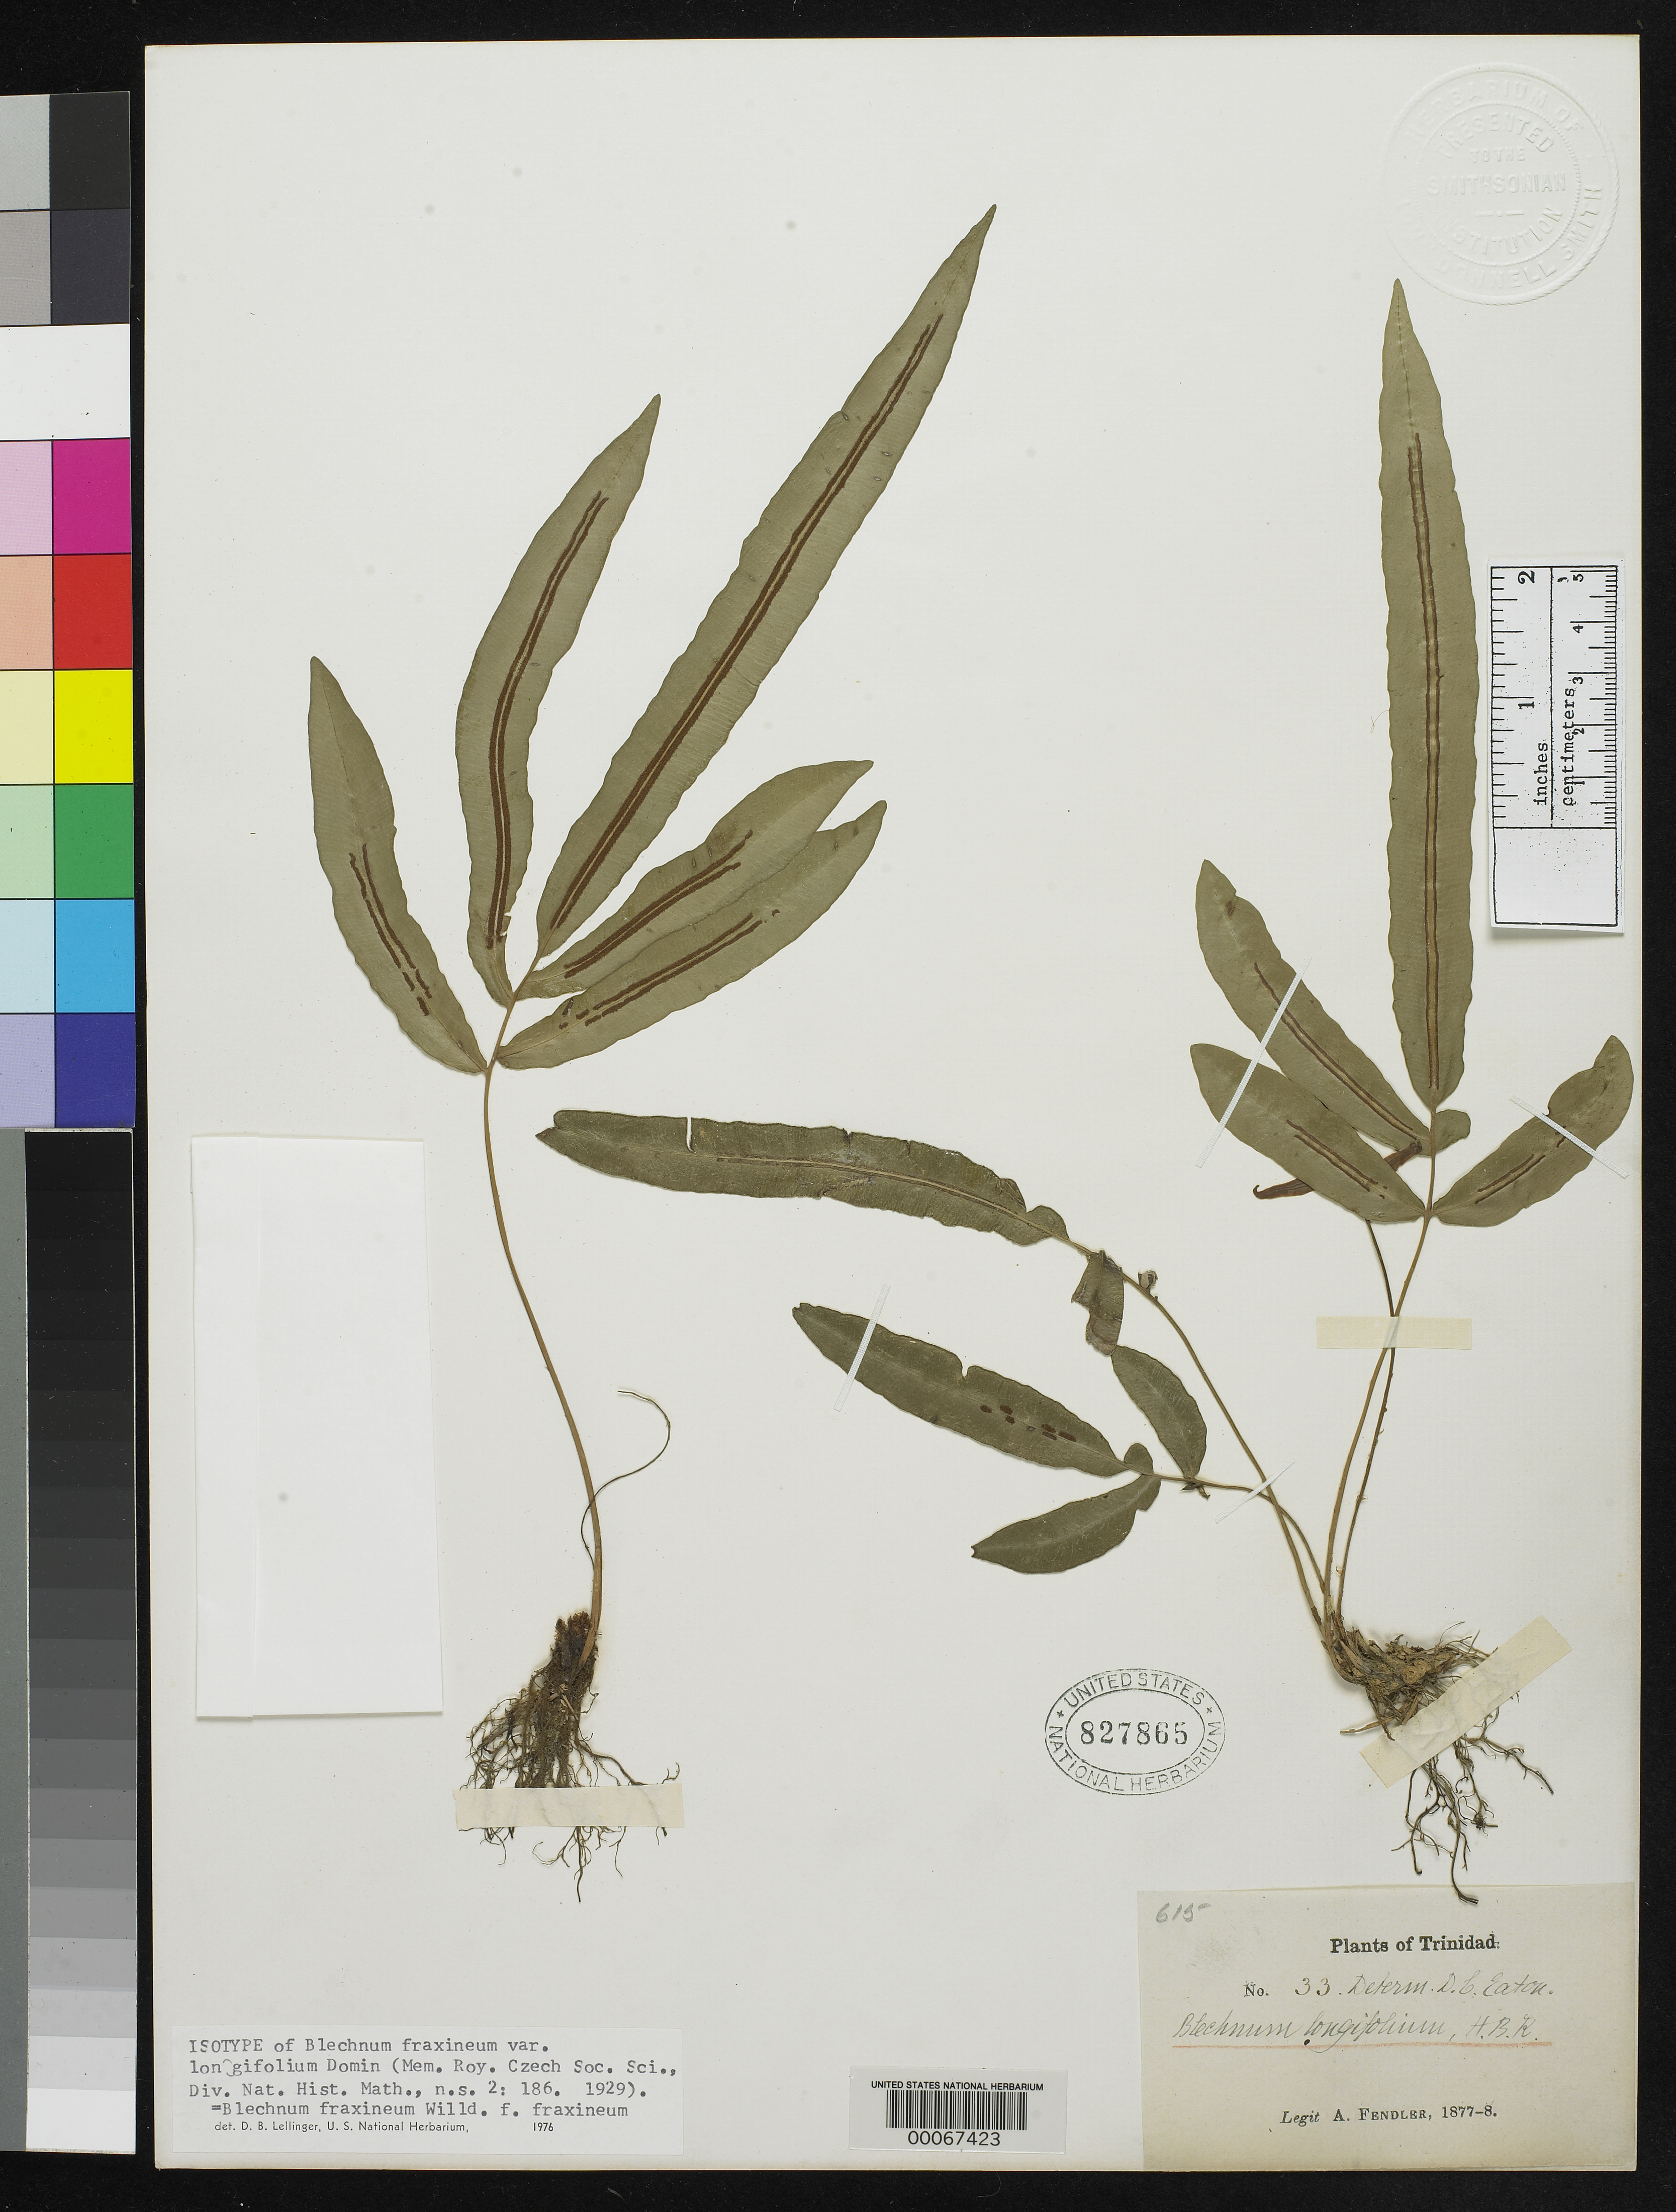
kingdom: Plantae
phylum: Tracheophyta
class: Polypodiopsida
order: Polypodiales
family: Blechnaceae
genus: Blechnum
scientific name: Blechnum fraxineum var. longifolium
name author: Domin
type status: Isotype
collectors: A. Fendler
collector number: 33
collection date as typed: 1877 to -- --- 1878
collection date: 1877/1878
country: Trinidad and Tobago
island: Trinidad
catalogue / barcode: US 827865